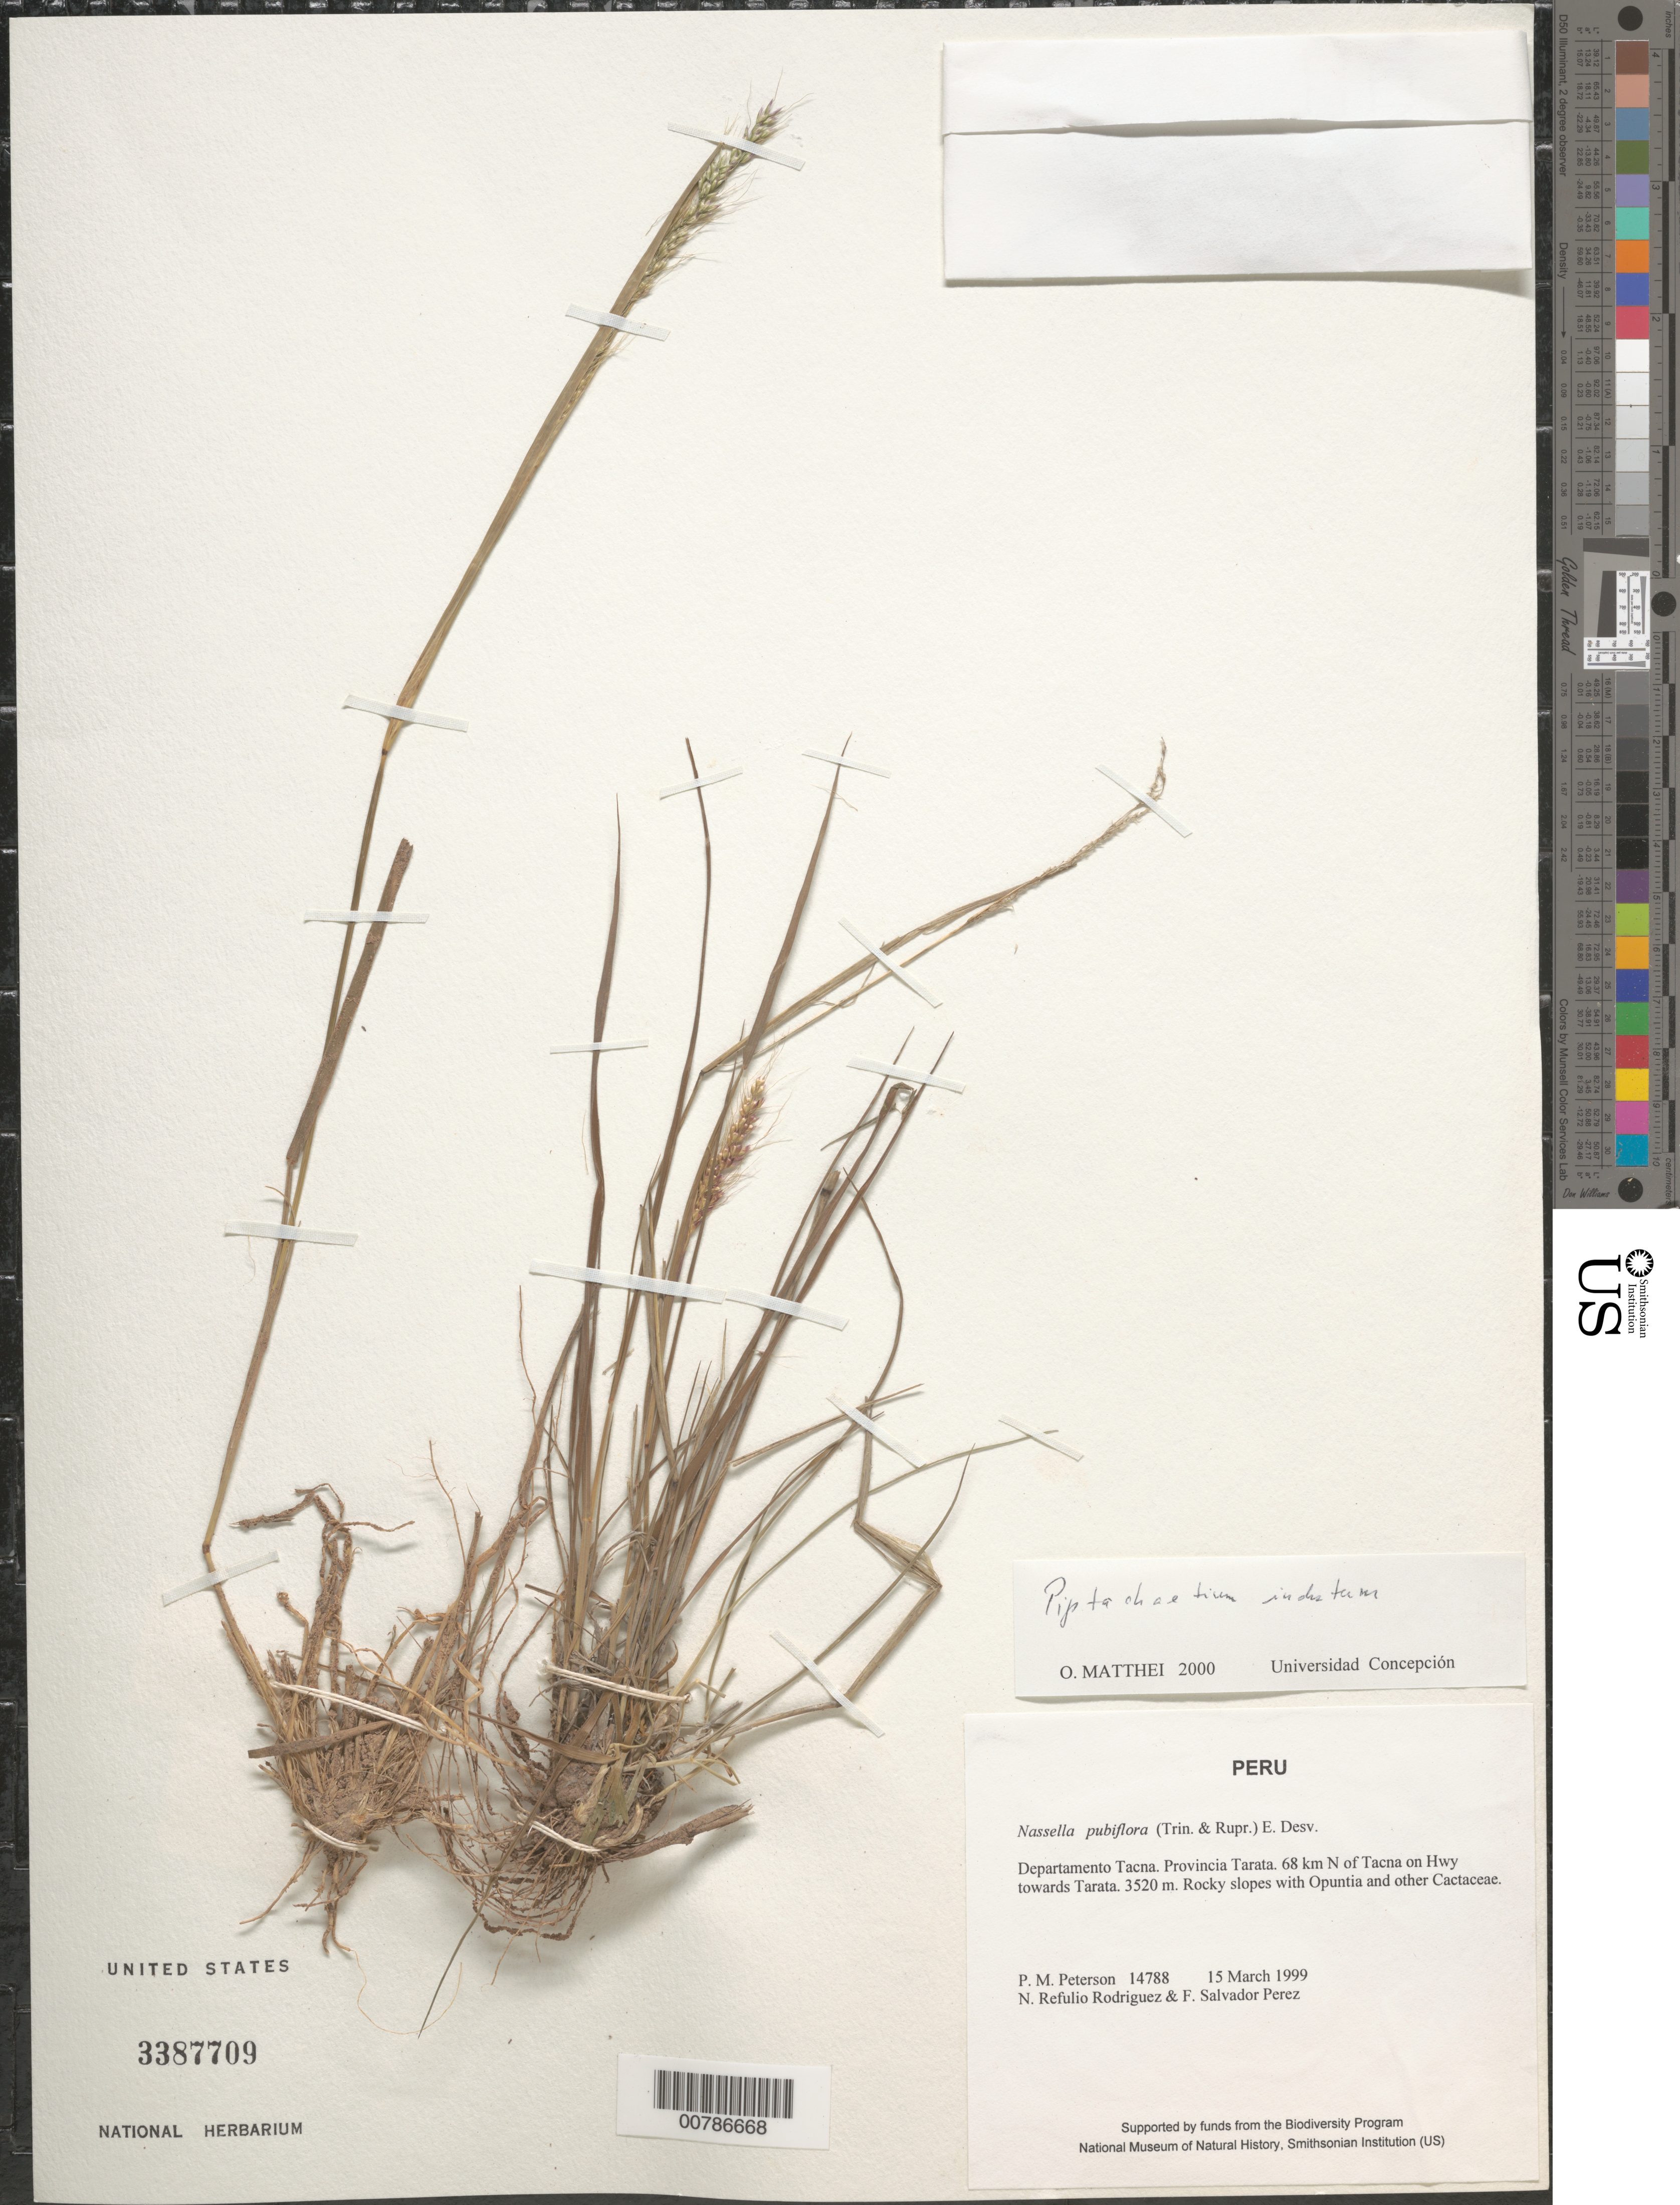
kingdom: Plantae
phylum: Tracheophyta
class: Liliopsida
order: Poales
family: Poaceae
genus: Piptochaetium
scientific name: Piptochaetium indutum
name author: Parodi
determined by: Matthei, O. R.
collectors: P. M. Peterson, N. Refulio-Rodríguez & F. Salvador Perez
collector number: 14788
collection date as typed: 15 Mar 1999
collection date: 1999-03-15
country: Peru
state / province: Tacna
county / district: Tarata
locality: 68 km N of Tacna on Hwy towards Tarata.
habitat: Rocky slopes with Opuntia and other Cactaceae.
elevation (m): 3520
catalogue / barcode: US 3387709